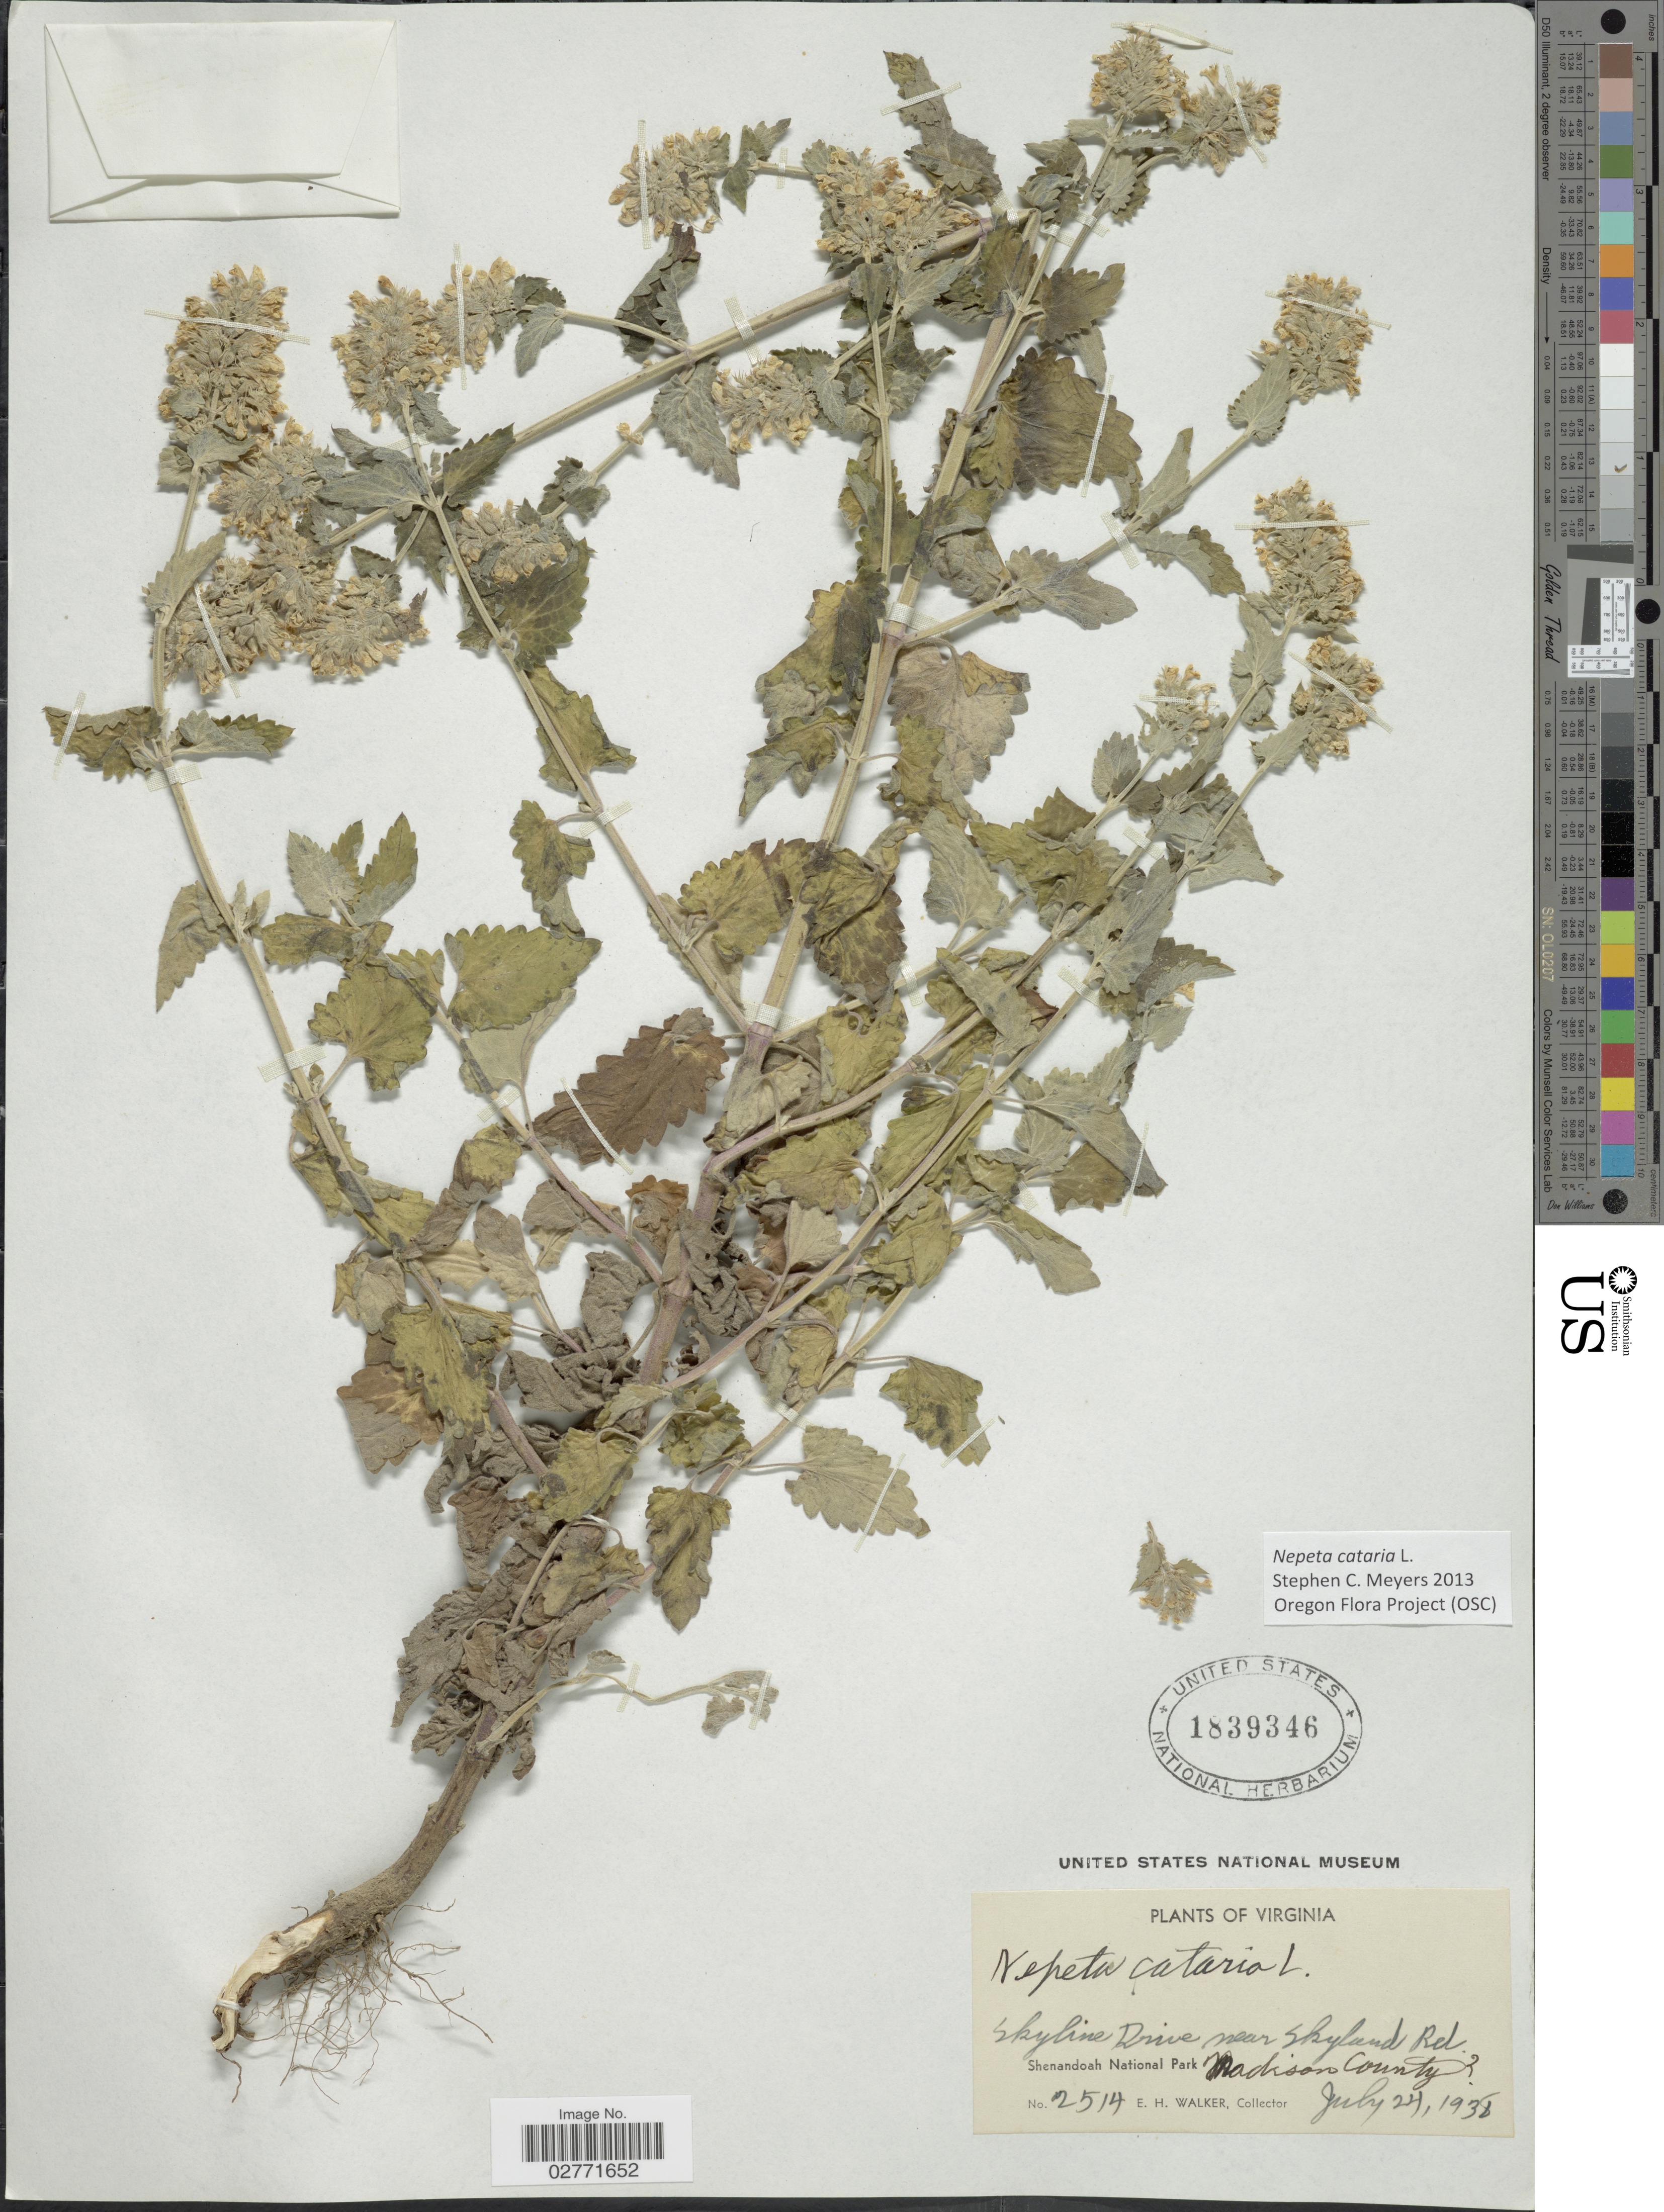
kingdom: Plantae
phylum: Tracheophyta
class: Magnoliopsida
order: Lamiales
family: Lamiaceae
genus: Nepeta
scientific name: Nepeta cataria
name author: L.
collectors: E. H. Walker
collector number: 2514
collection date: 1938-07-24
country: United States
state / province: Virginia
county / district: Madison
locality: Skyline Drive near Skyline Rd., Shenandoah National Park, Madison County.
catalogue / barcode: US 1839346